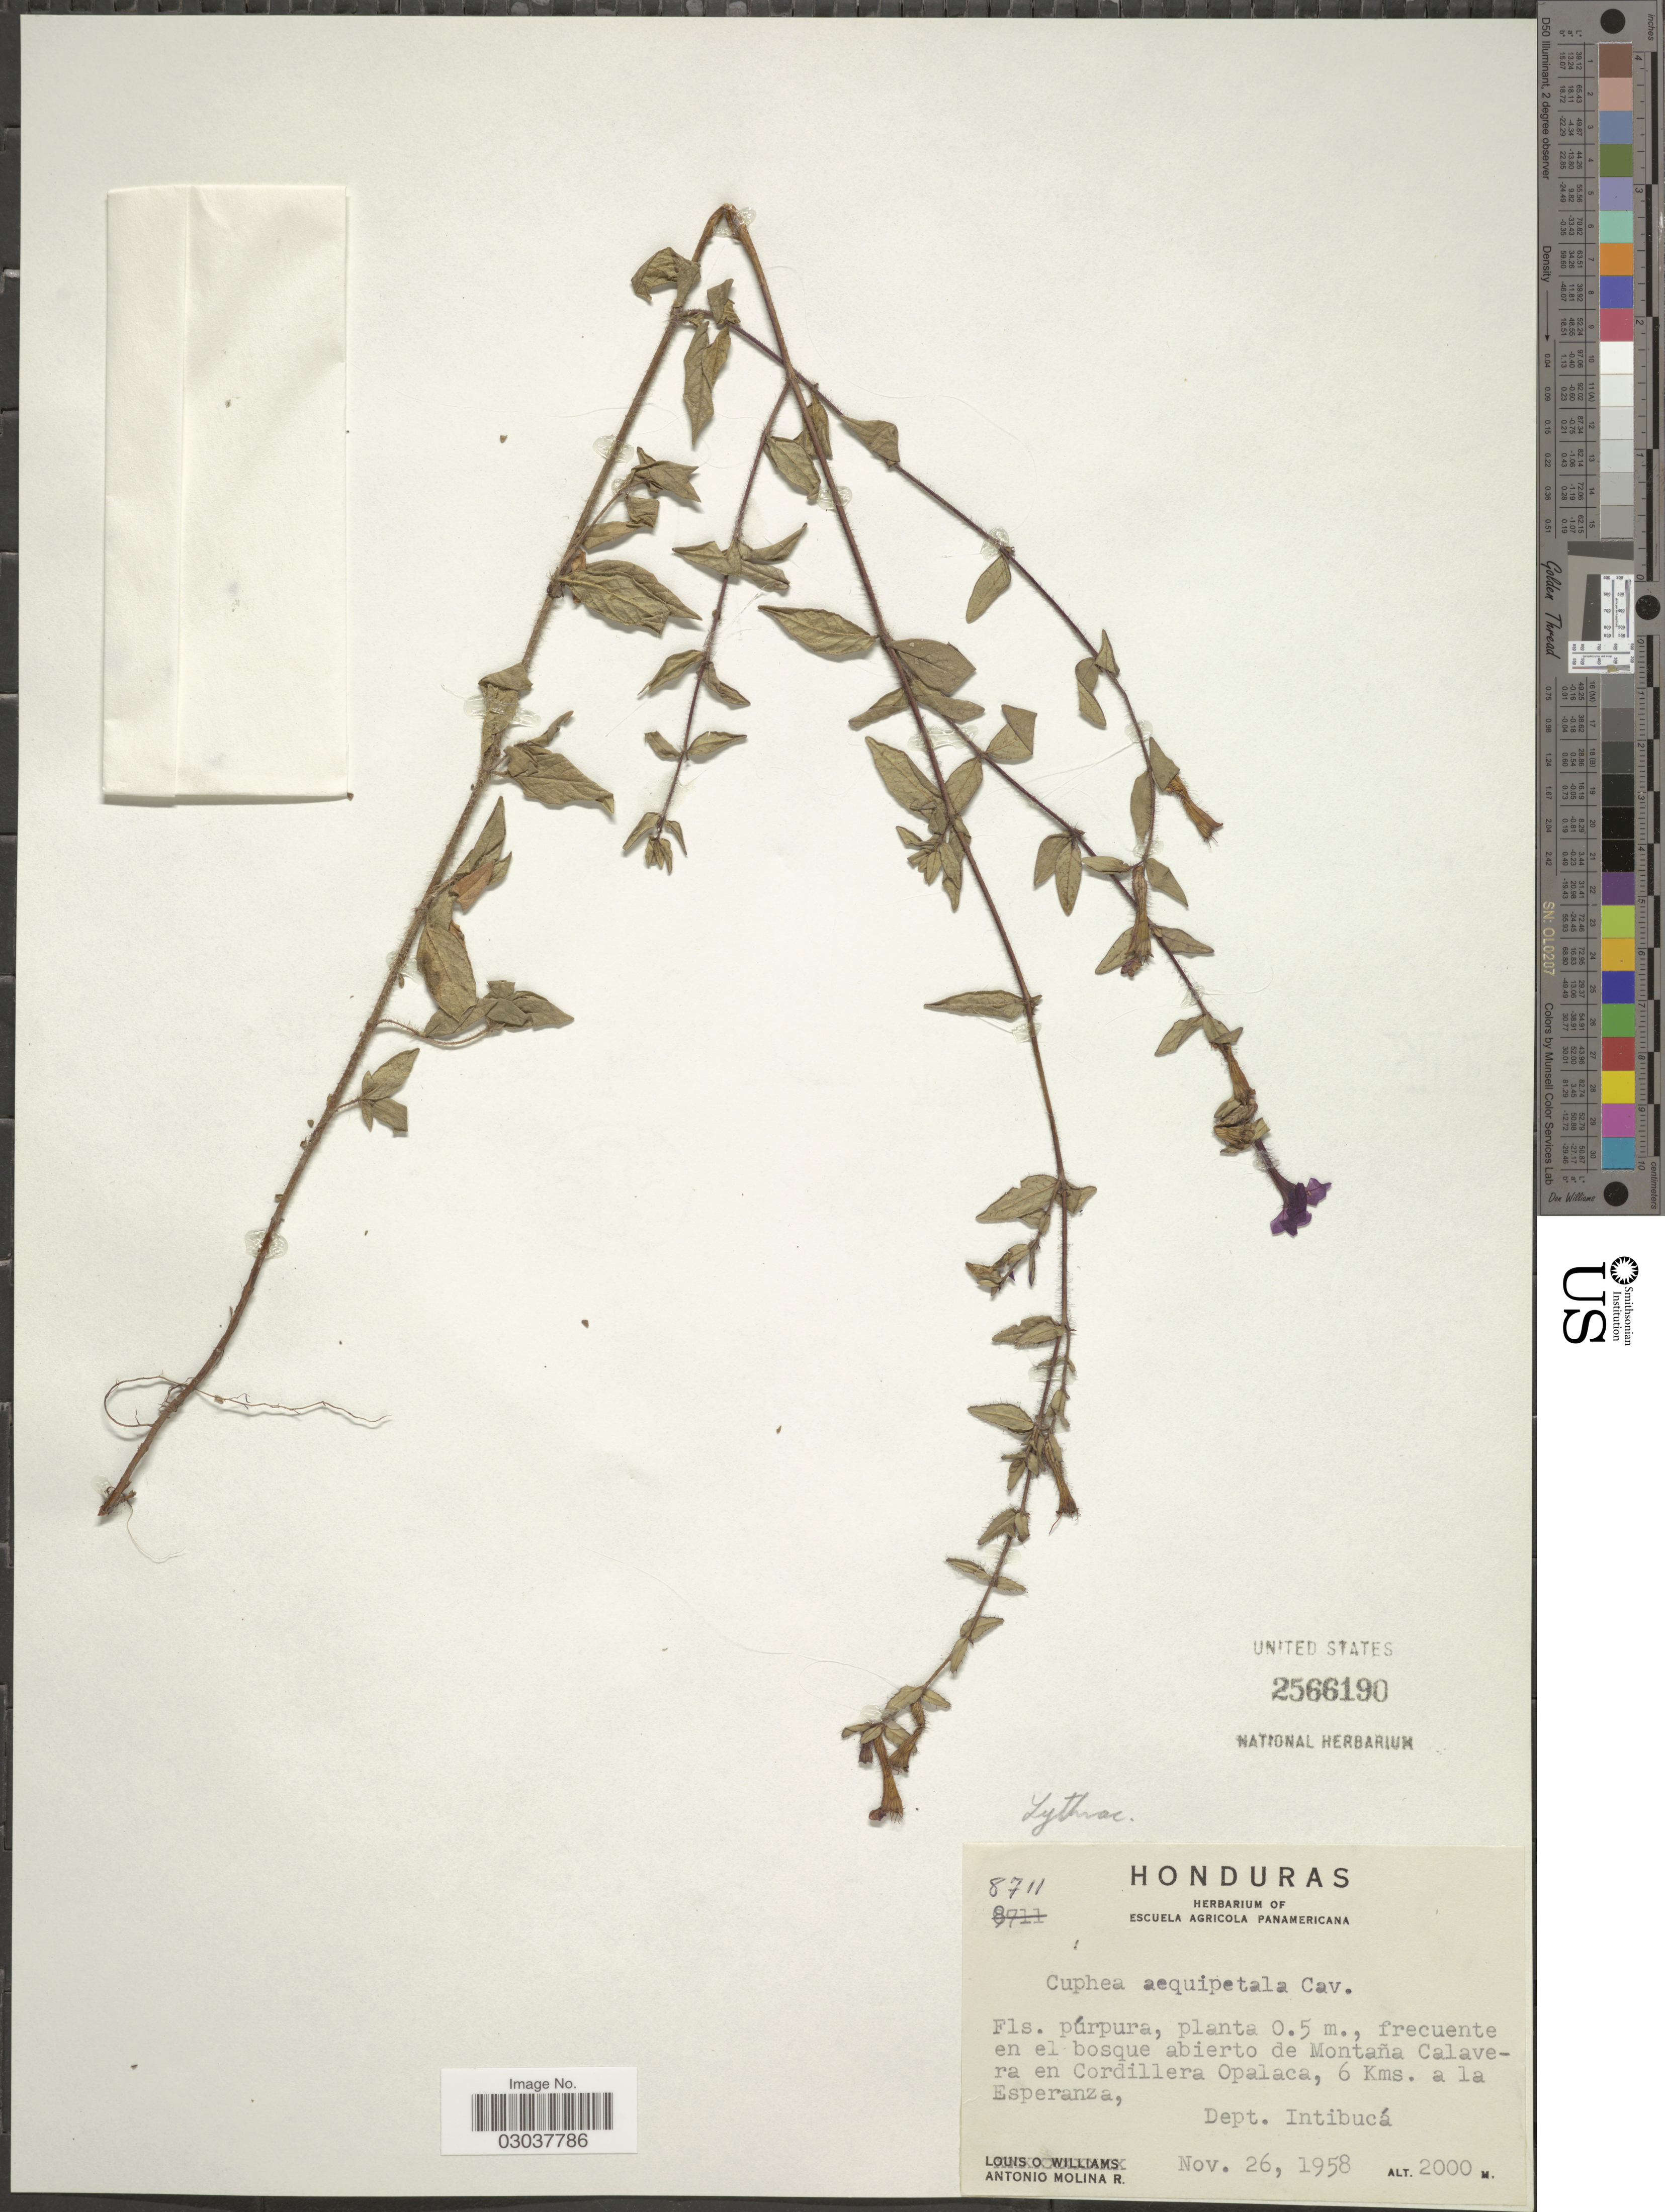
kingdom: Plantae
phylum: Tracheophyta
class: Magnoliopsida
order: Myrtales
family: Lythraceae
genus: Cuphea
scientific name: Cuphea aequipetala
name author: Cav.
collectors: A. Molina R.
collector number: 8711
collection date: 1958-11-26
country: Honduras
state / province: Intibuca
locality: Frecuente en el bosque abierto de Montaña Calavera en Cordillera Opalaca, 6 Kms. a la Esperanza, Dept. Intibucá.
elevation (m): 2000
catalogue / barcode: US 2566190